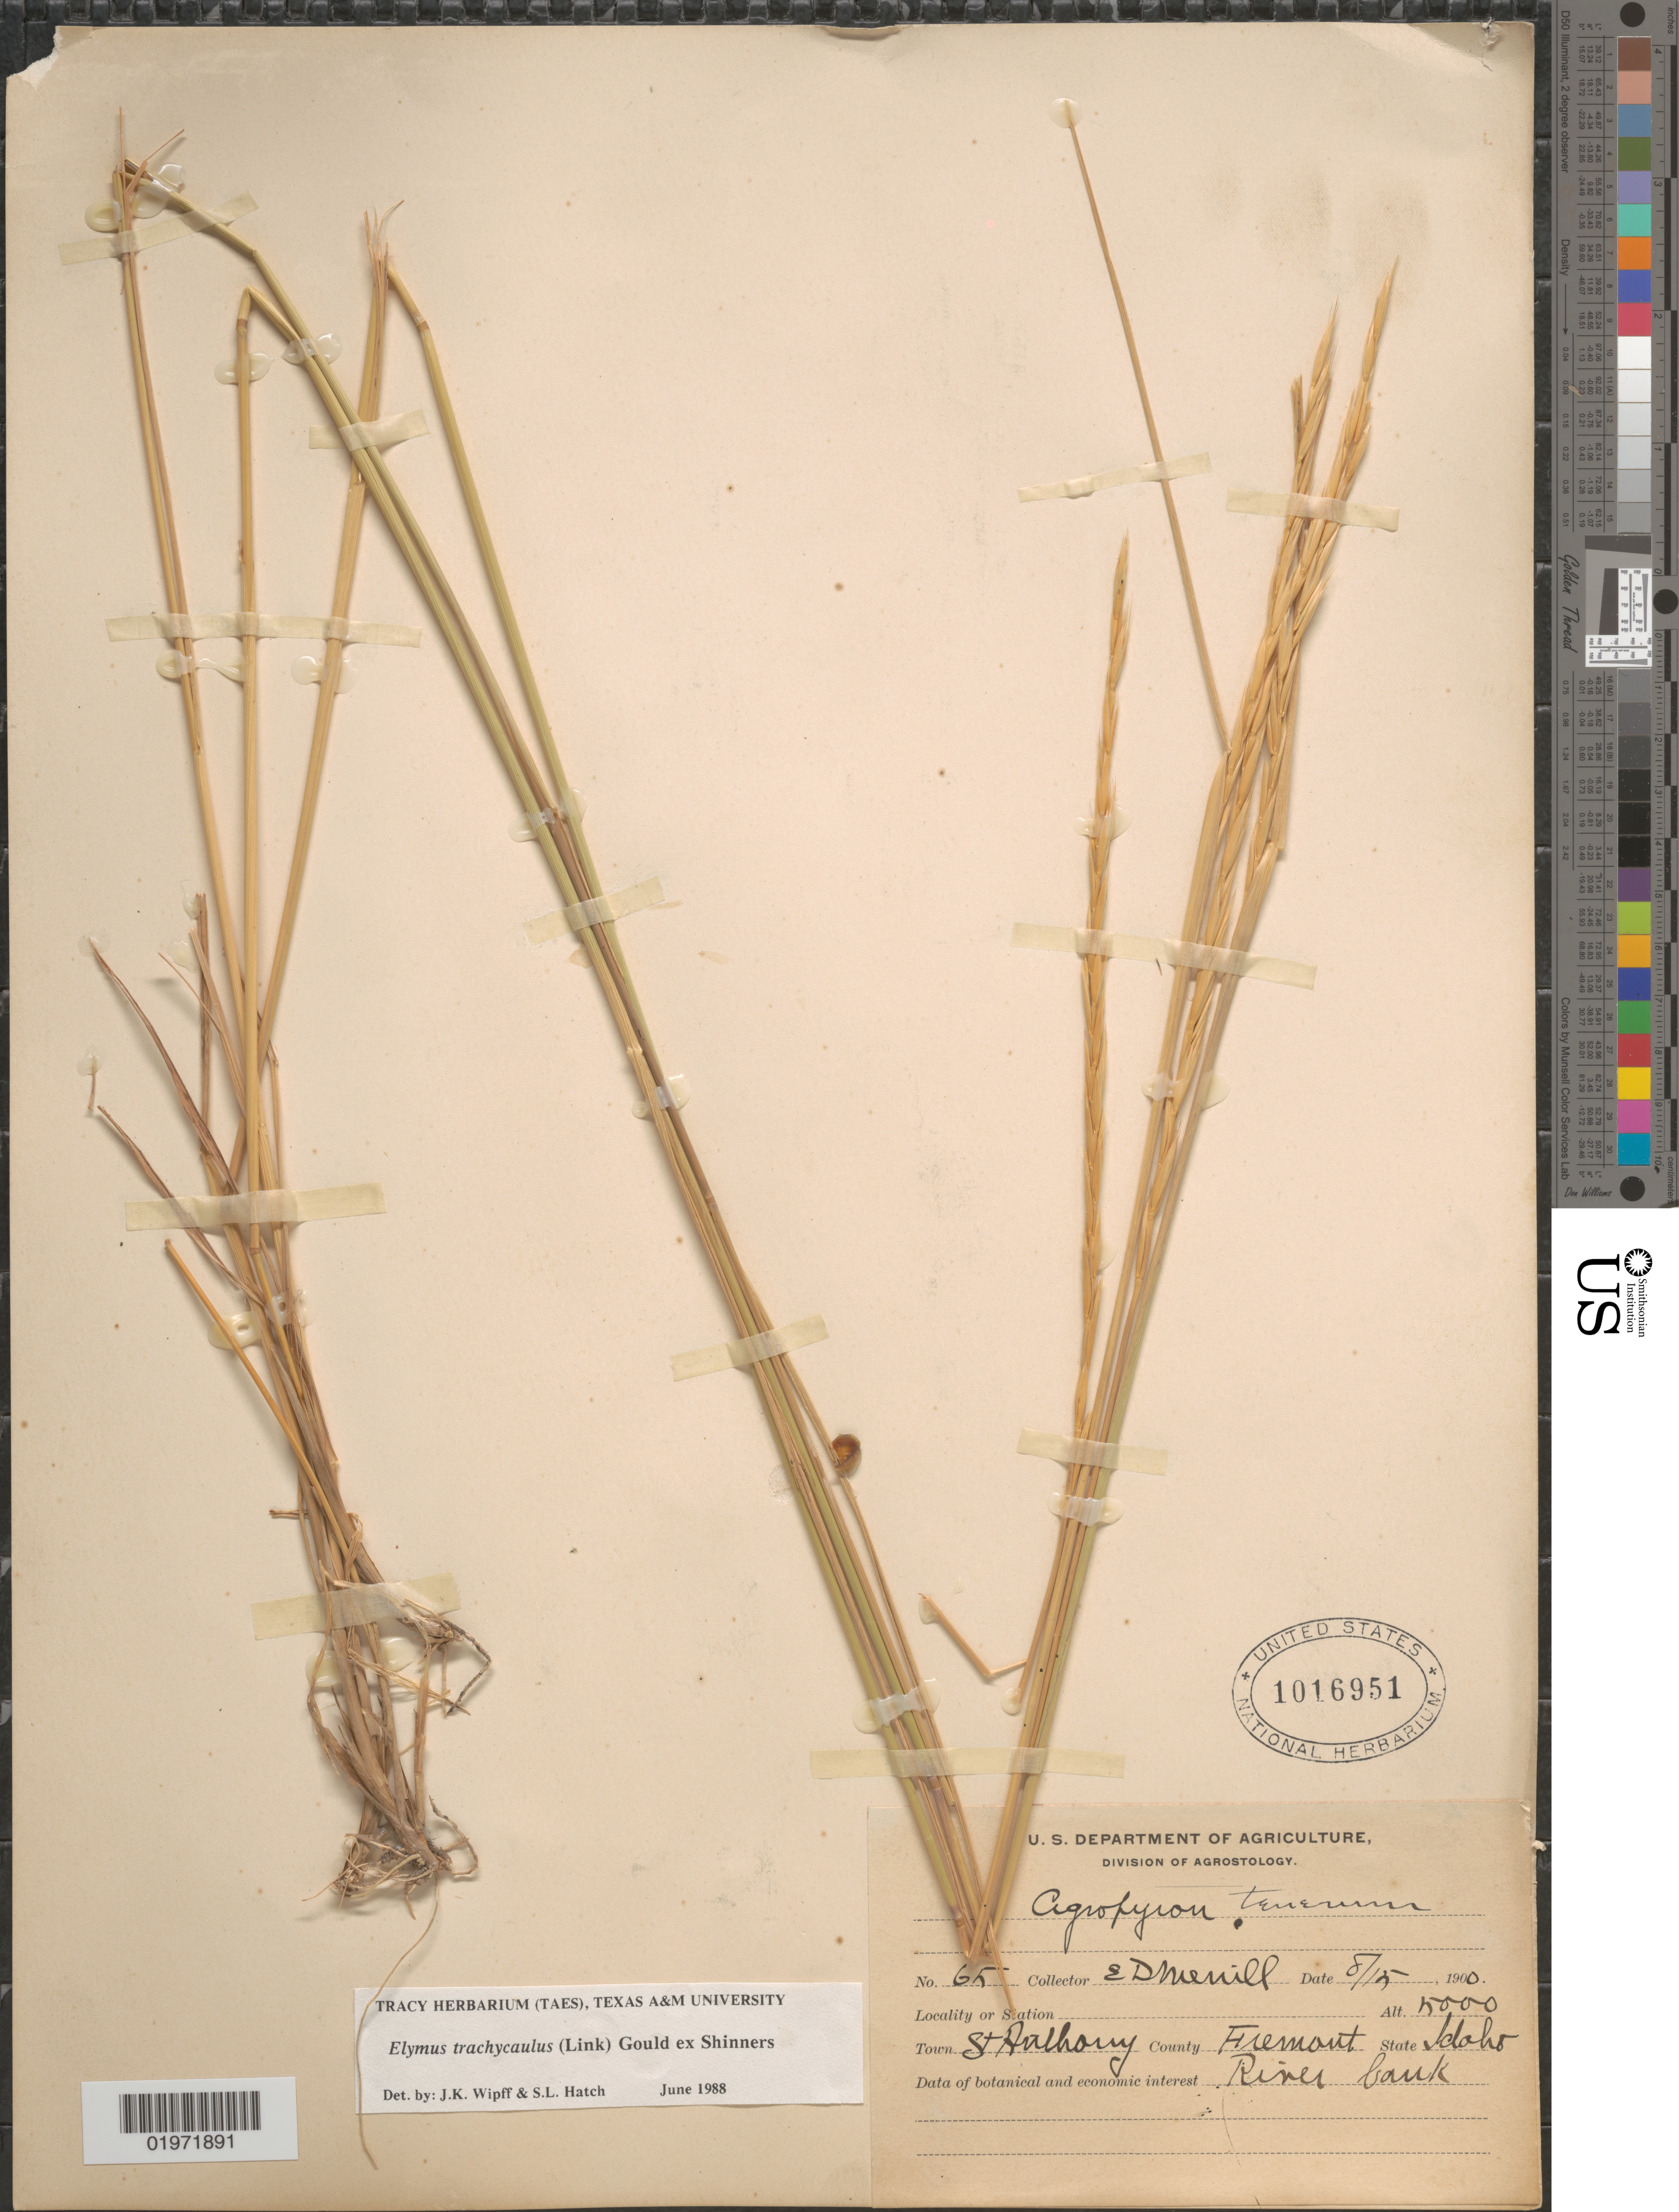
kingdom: Plantae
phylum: Tracheophyta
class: Liliopsida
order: Poales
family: Poaceae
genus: Elymus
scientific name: Elymus trachycaulus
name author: (Link) Gould ex Shinners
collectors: E. D. Merrill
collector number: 65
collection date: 1900-08-15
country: United States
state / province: Idaho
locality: Town St Anthony. County Fremont. River bank.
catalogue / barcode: US 1016951